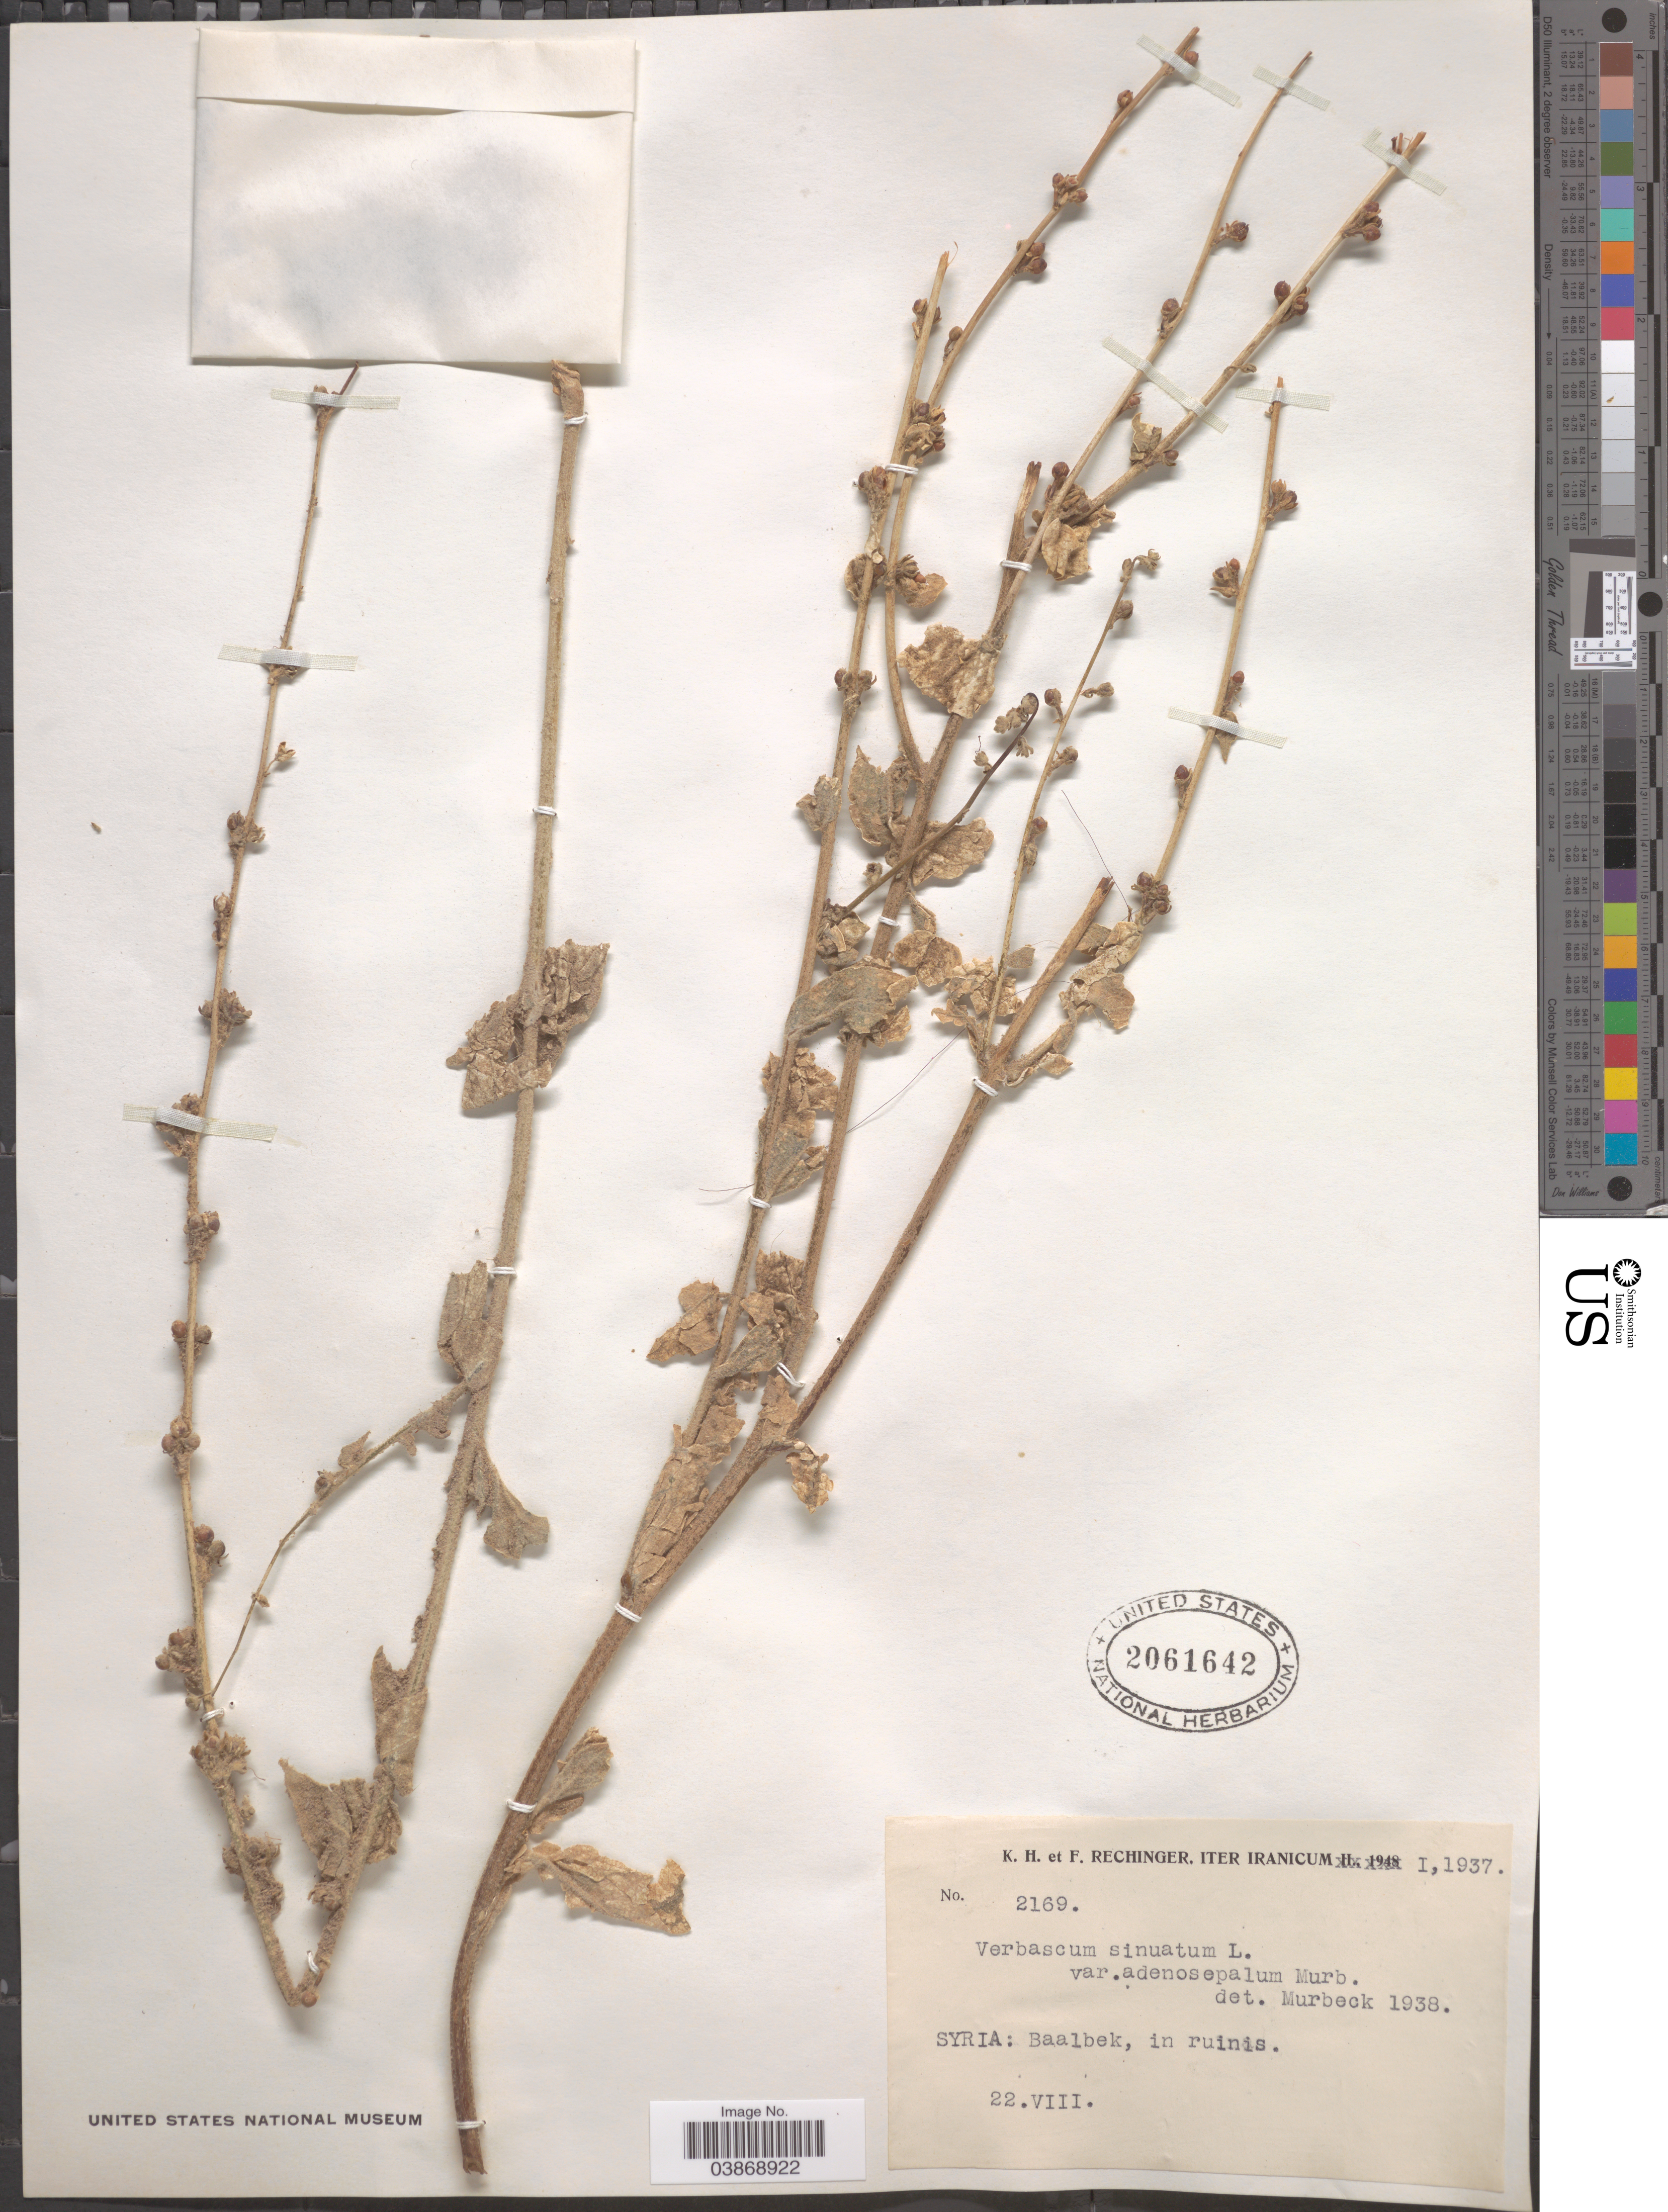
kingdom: Plantae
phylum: Tracheophyta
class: Magnoliopsida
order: Lamiales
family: Scrophulariaceae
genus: Verbascum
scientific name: Verbascum sinuatum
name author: L.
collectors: K. H. Rechinger & F. Rechinger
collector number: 2169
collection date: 1937-08-22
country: Syria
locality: Baalbek, in ruinis.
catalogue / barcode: US 2061642